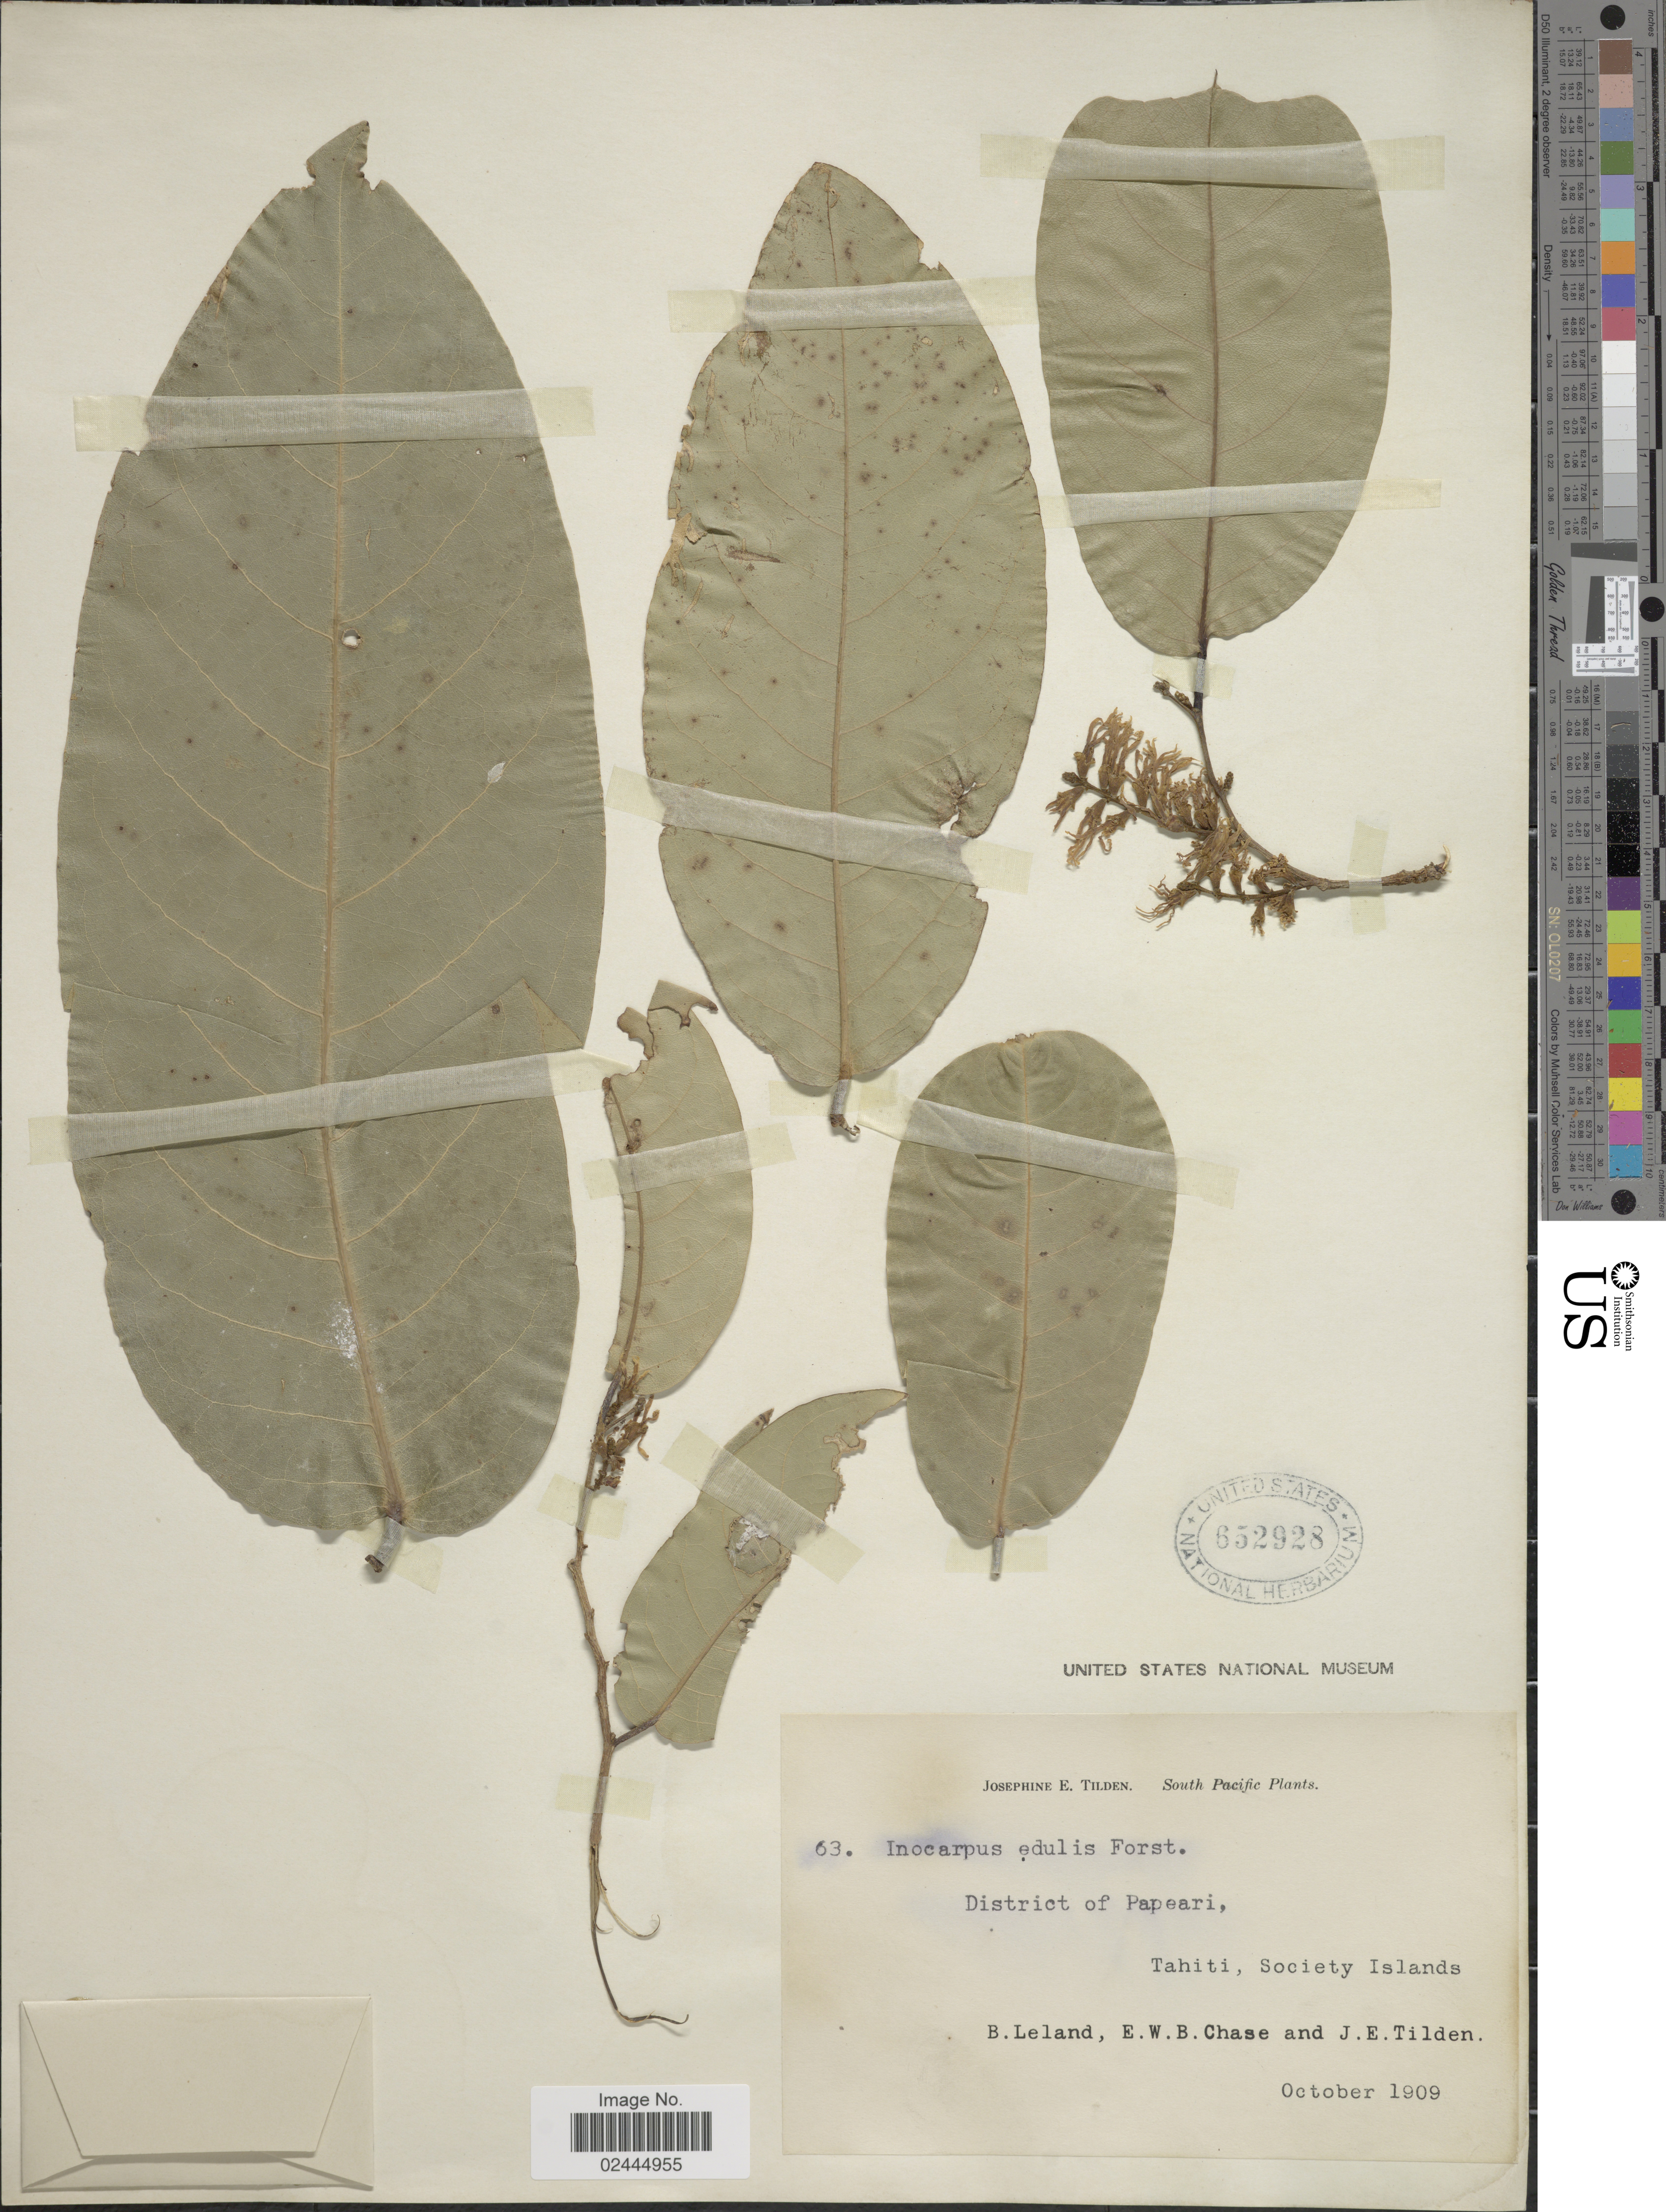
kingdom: Plantae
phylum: Tracheophyta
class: Magnoliopsida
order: Fabales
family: Fabaceae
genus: Inocarpus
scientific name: Inocarpus fagifer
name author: (Parkinson) Fosberg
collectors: B. Leland, E. W. Chase & J. E. Tilden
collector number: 63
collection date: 1909-10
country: French Polynesia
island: Tahiti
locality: District of Papeari, Tahiti, Society Islands. South Pacific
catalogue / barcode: US 652928